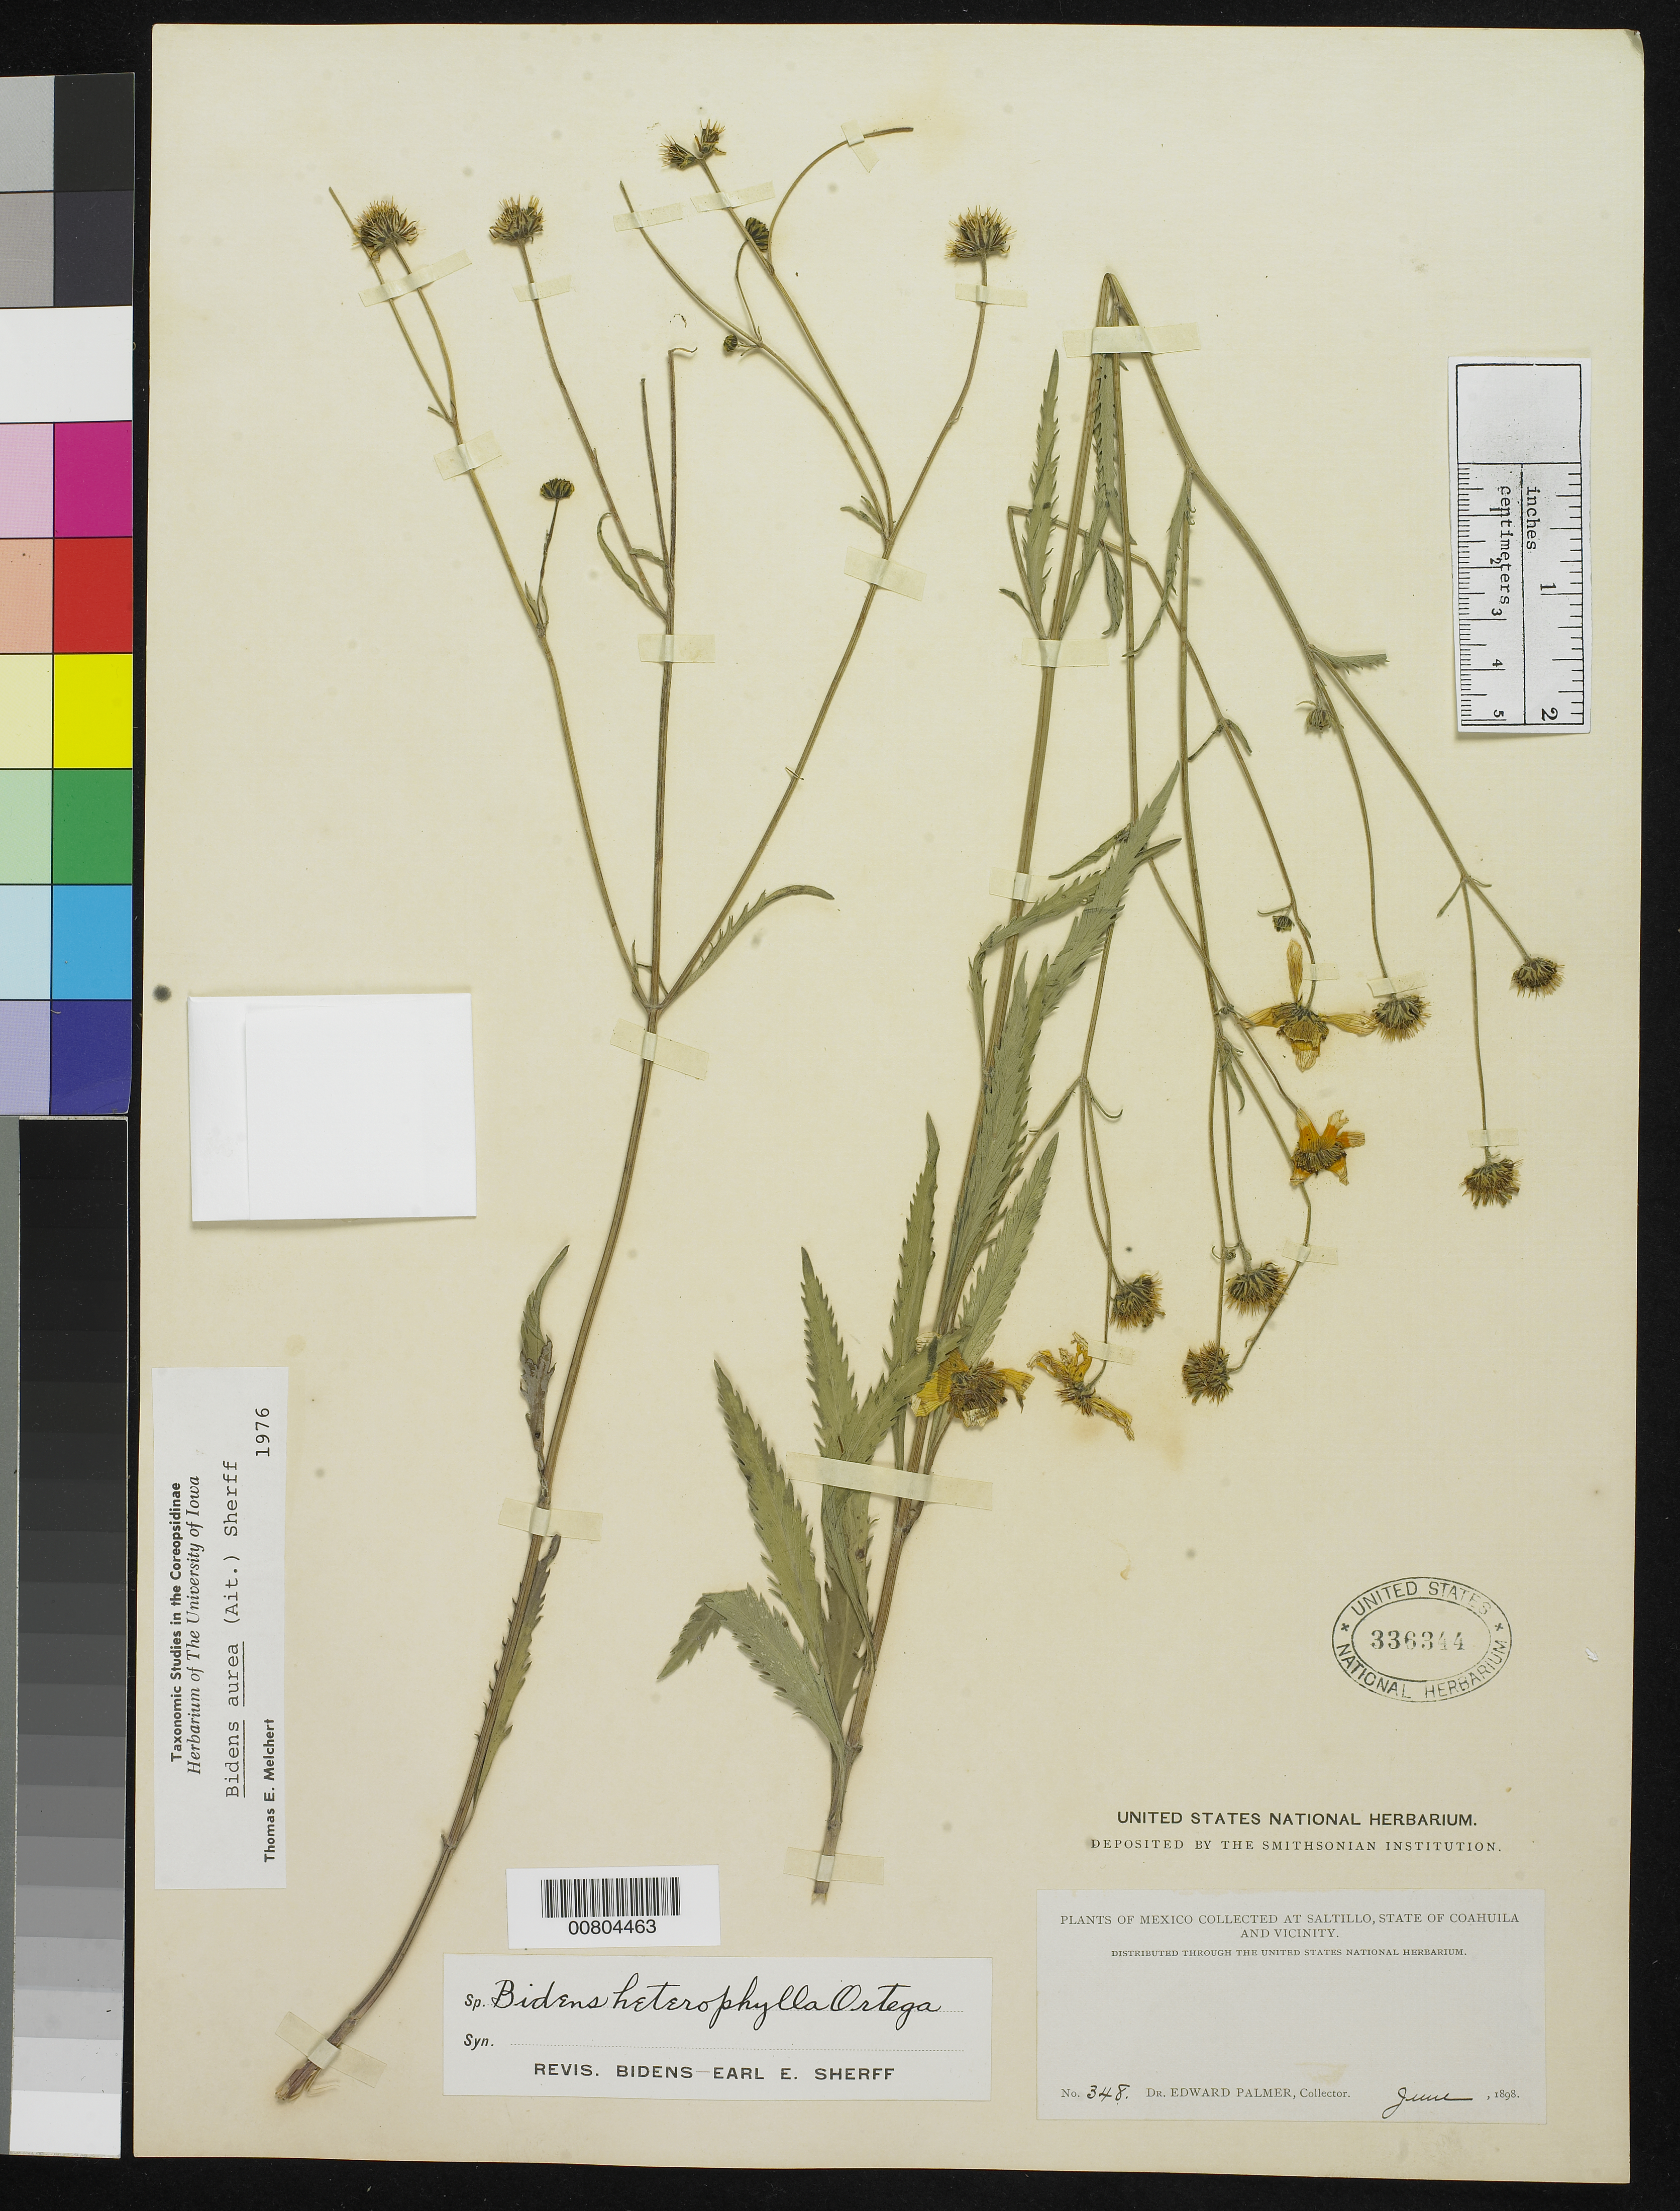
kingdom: Plantae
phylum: Tracheophyta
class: Magnoliopsida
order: Asterales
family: Asteraceae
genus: Bidens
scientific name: Bidens aurea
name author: (Aiton) Sherff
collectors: E. Palmer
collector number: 348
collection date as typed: Jun 1898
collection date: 1898-06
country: Mexico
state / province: Coahuila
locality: Saltillo, Coahuila and vicinity.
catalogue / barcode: US 336344